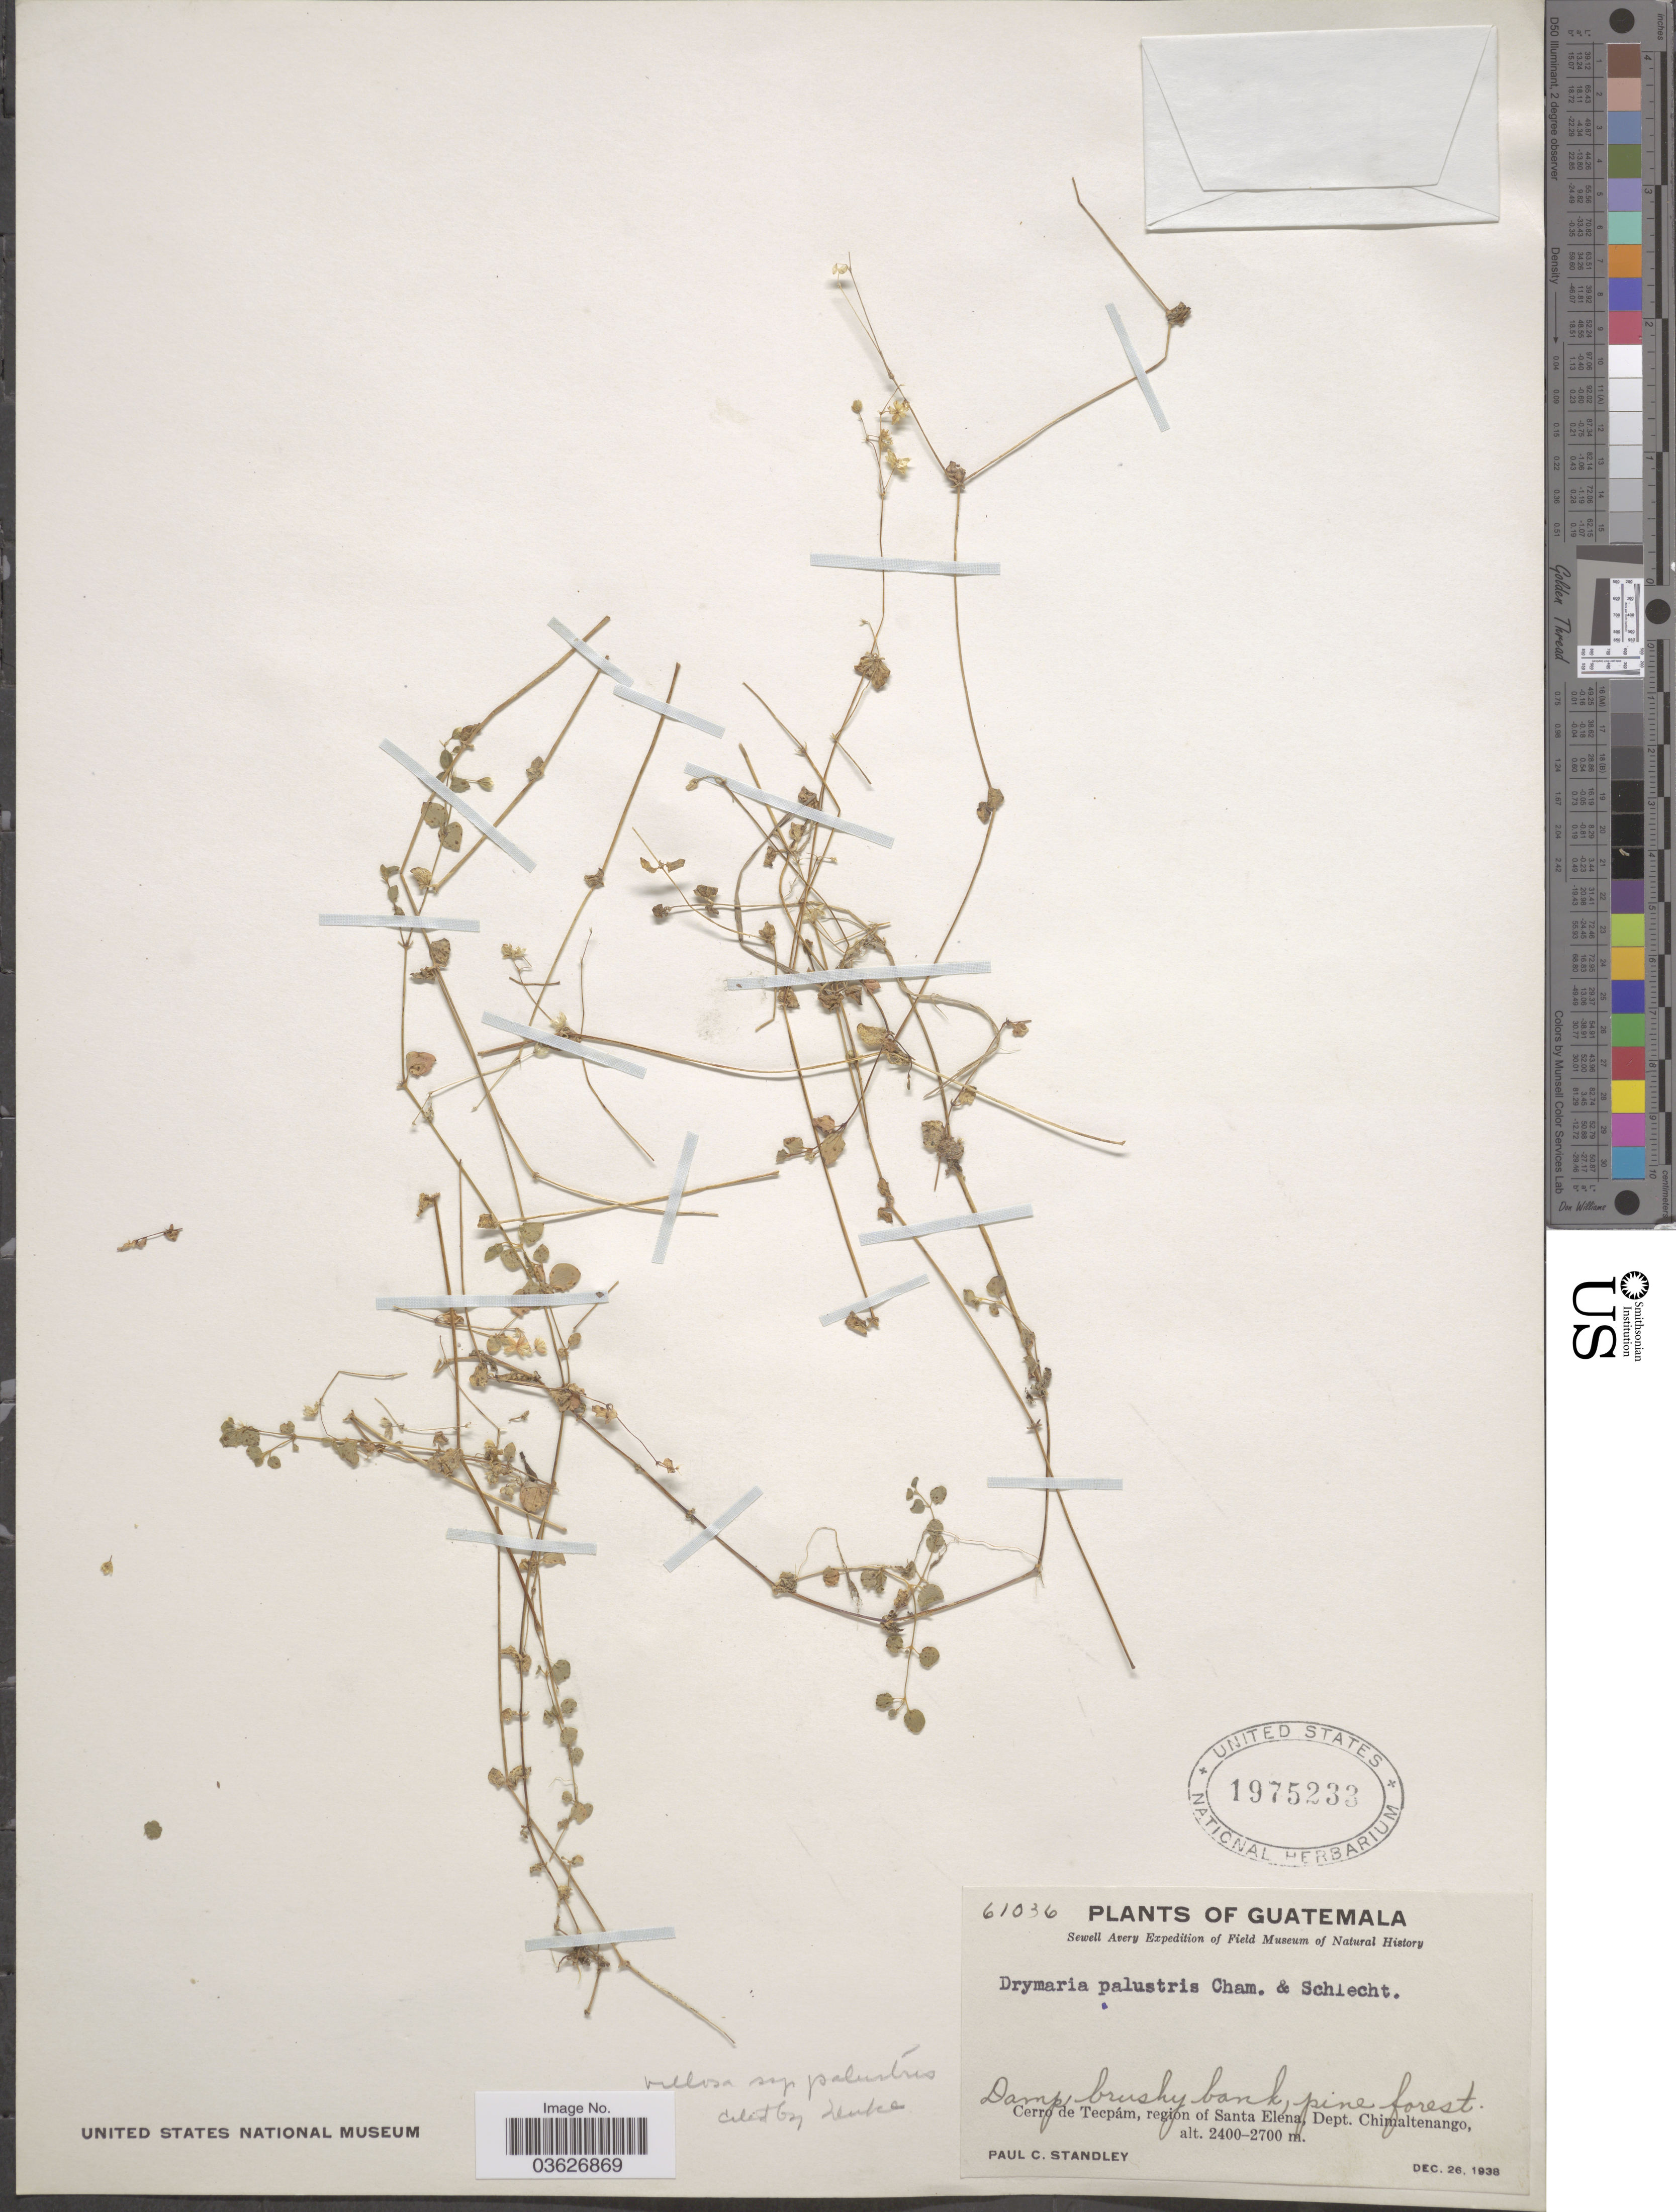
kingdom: Plantae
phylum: Tracheophyta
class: Magnoliopsida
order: Caryophyllales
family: Caryophyllaceae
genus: Drymaria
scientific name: Drymaria villosa subsp. palustris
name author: (Cham. & Schltdl.) J.A. Duke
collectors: P. C. Standley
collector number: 61036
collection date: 1938-12-26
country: Guatemala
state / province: Chimaltenango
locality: Cerro de Tecpám, region of Santa Elena, Dept. Chimaltenango.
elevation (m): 2400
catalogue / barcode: US 1975233